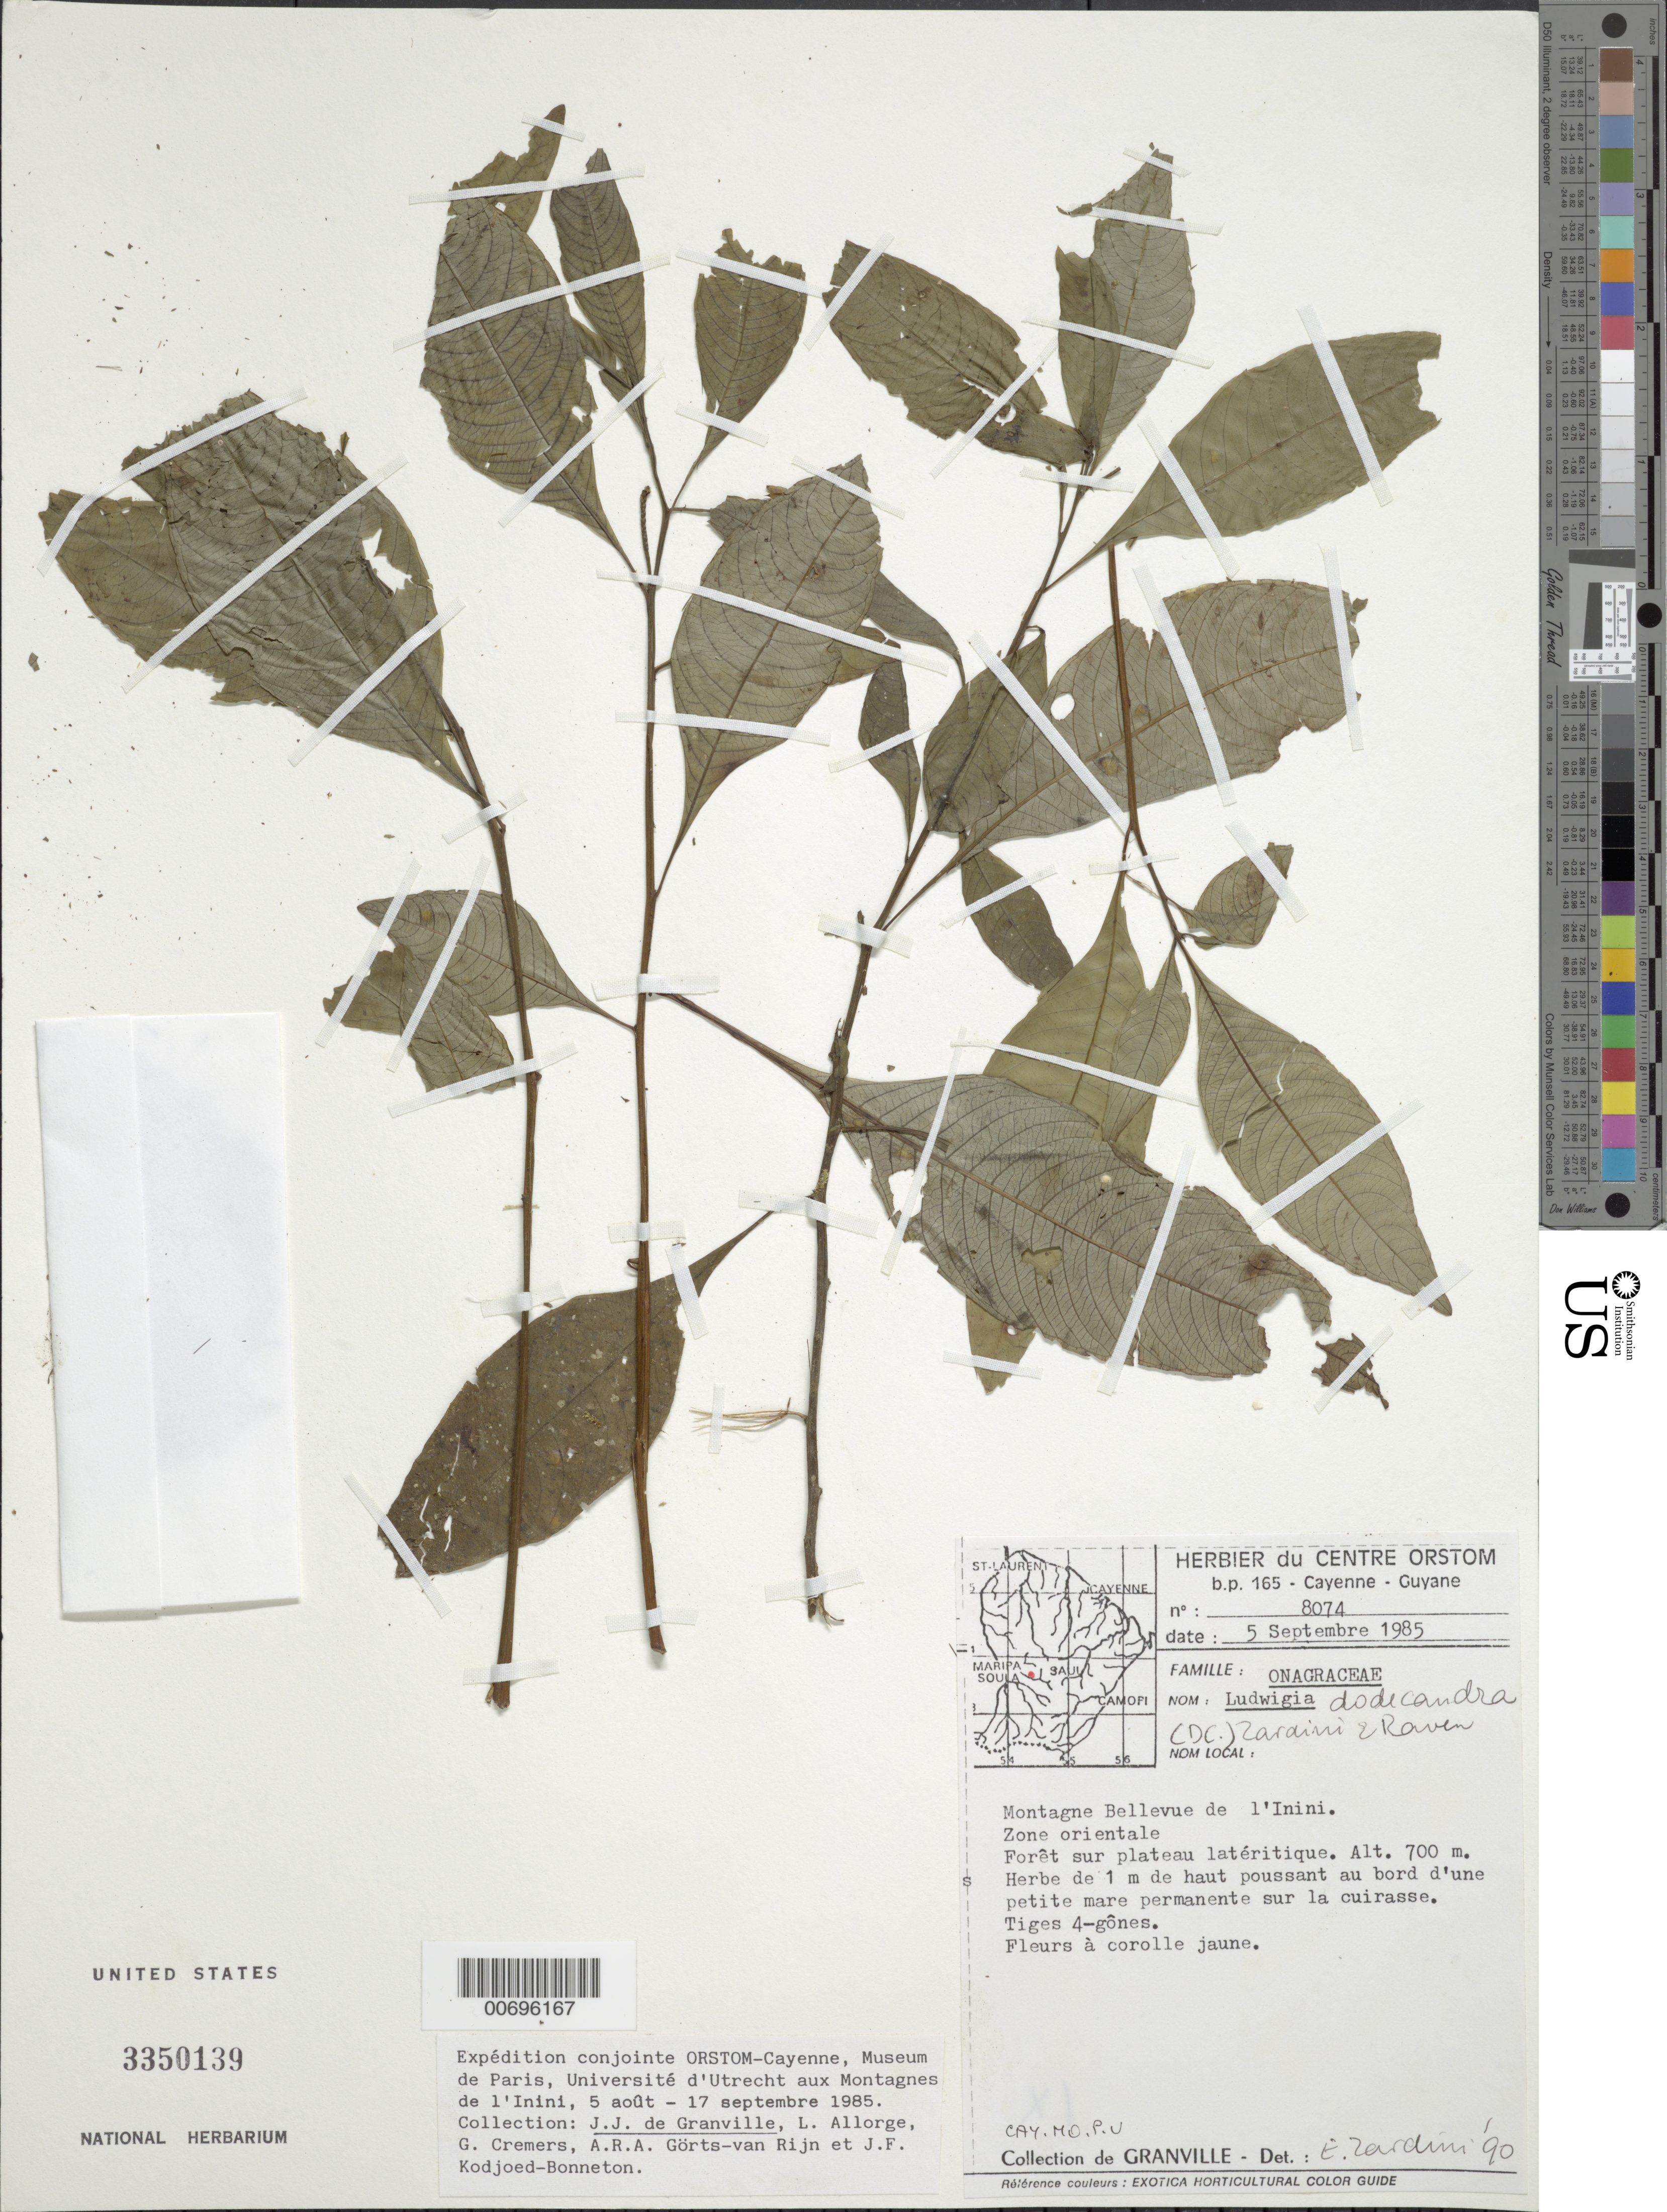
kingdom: Plantae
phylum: Tracheophyta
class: Magnoliopsida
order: Myrtales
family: Onagraceae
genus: Ludwigia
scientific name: Ludwigia dodecandra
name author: (DC.) Zardini & P.H. Raven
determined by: Zardini, E. M.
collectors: J.-J. de Granville, L. Allorge, G. Cremers, A. .R. A. Görts-van Rijn & J. Kodjoed-Bonneton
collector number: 8074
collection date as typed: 5-Sep-85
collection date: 1985-09-05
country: French Guiana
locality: Montagnes Bellevue de l'Inini, zone orientale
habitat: Forêt sur plateau latéritique, au bord d'une petite mare permanente sur la cuirasse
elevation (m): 700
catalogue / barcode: US 3350139